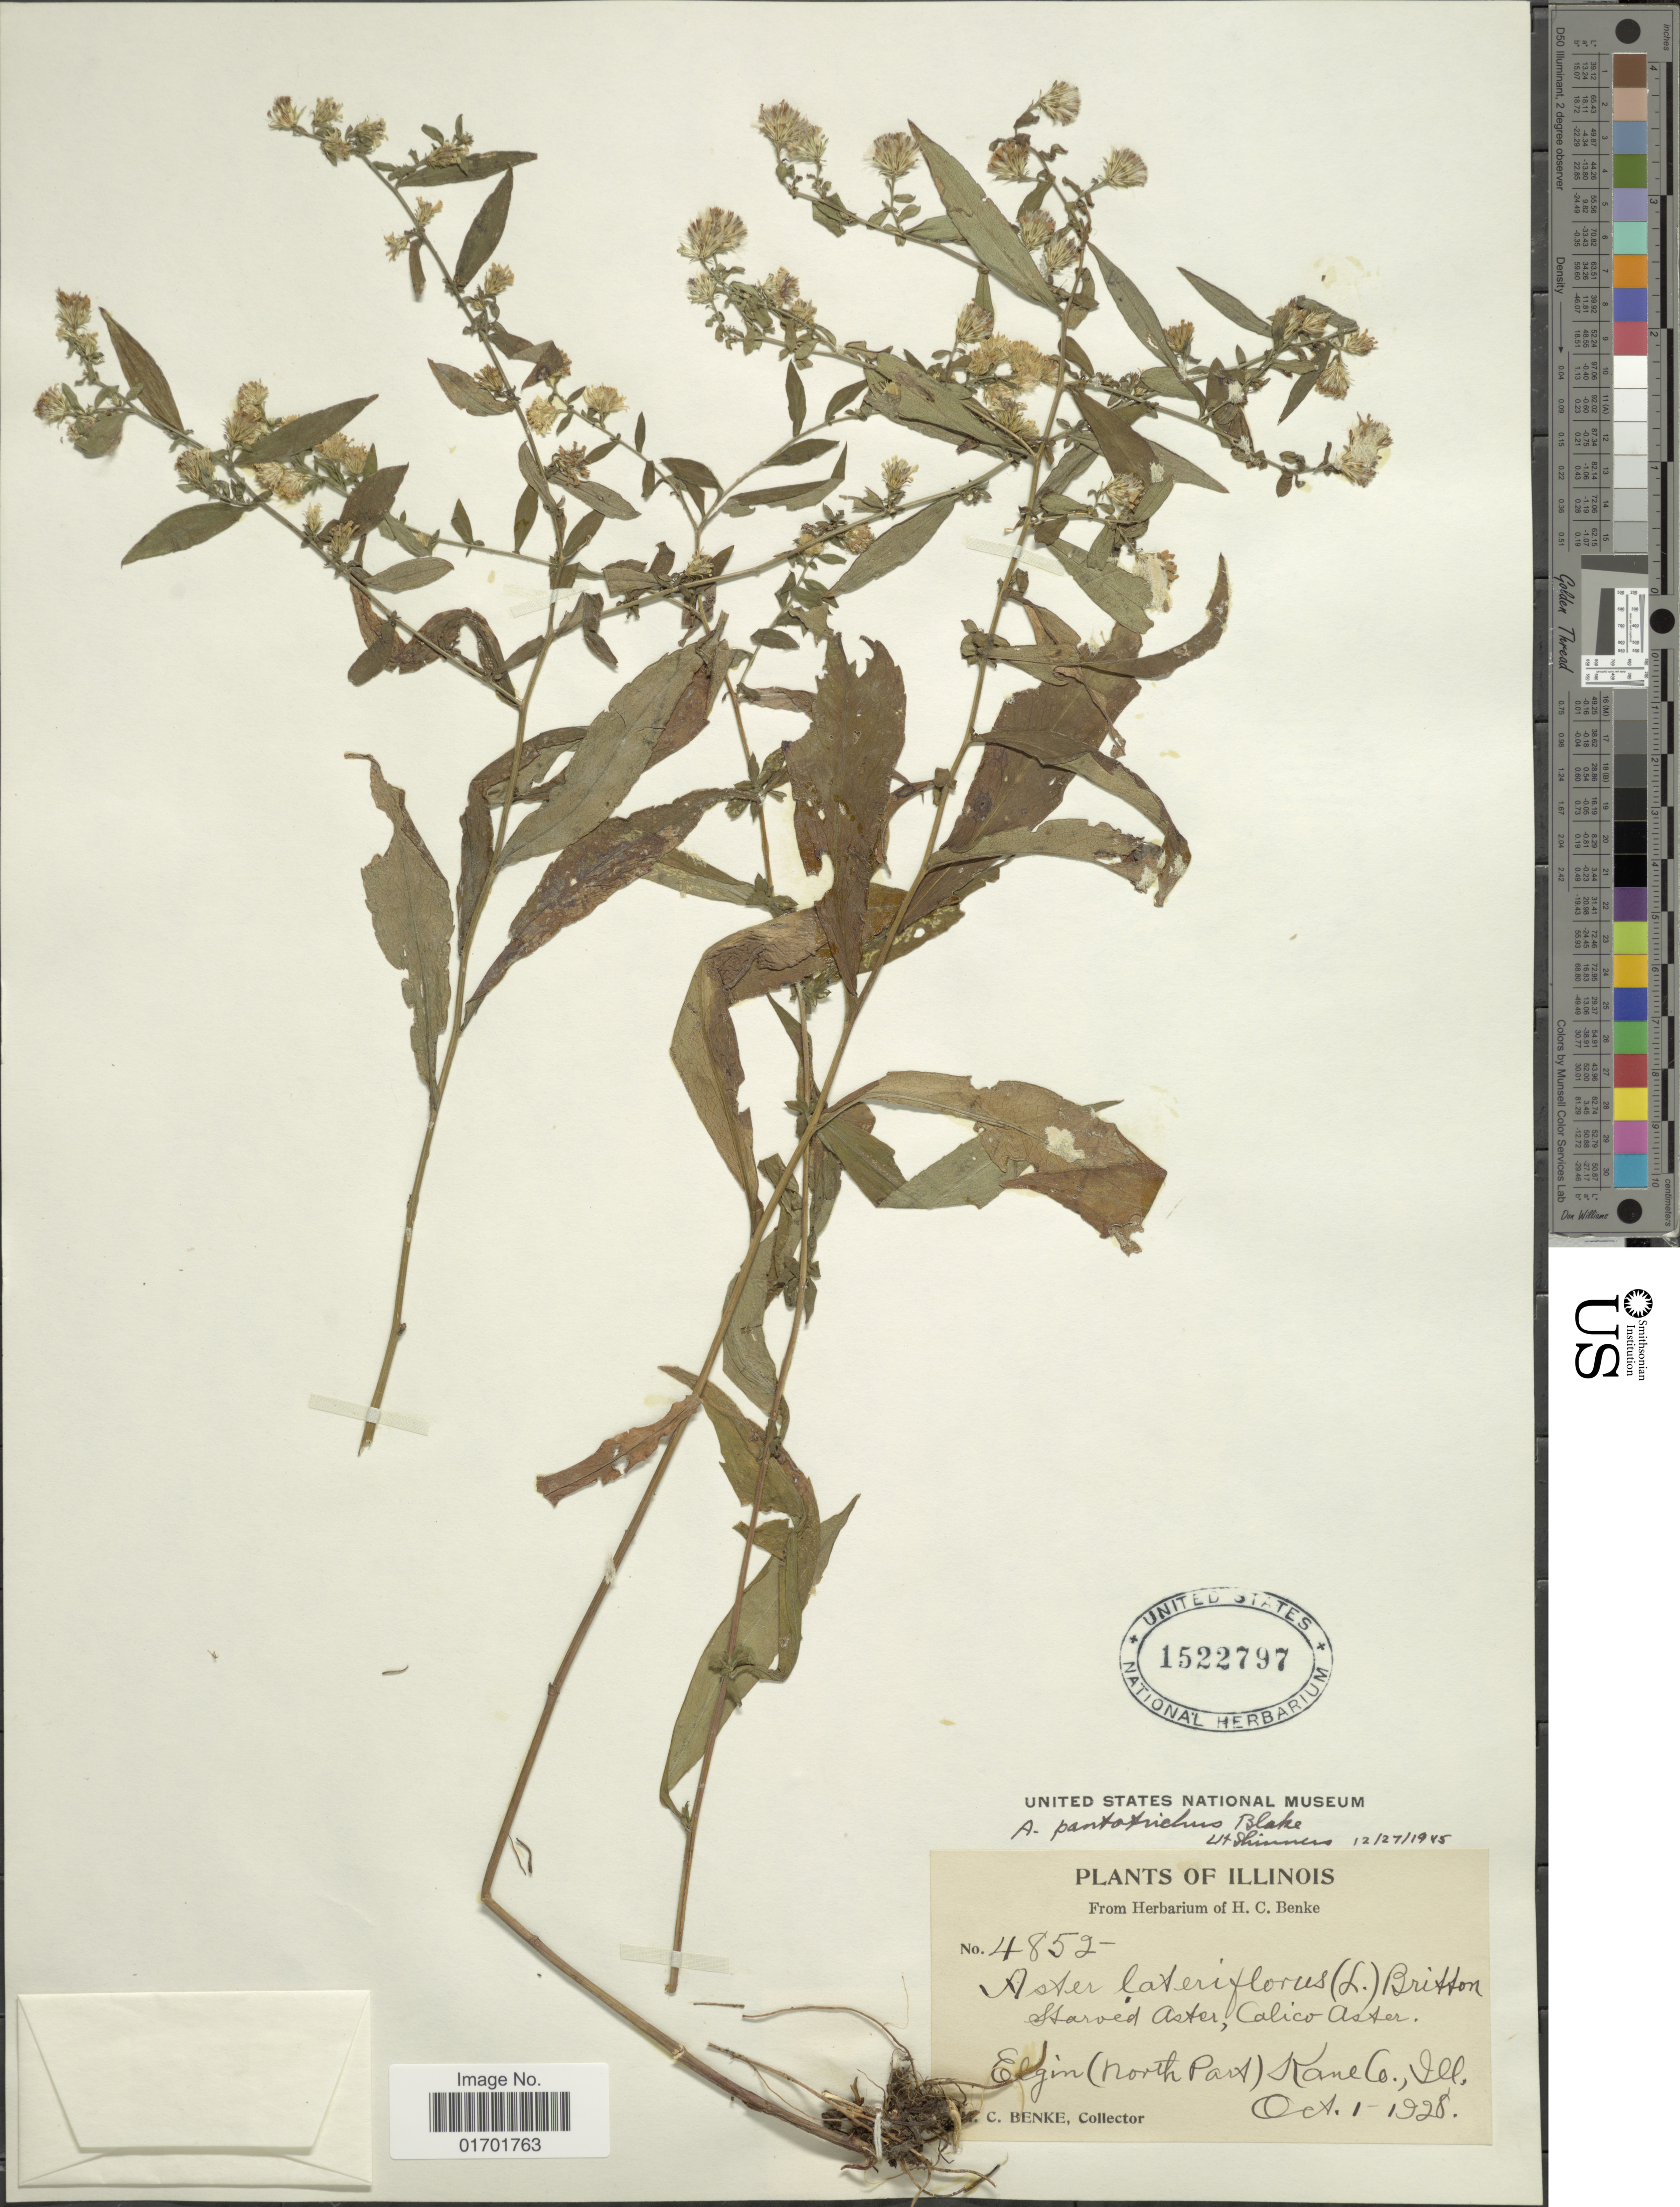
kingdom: Plantae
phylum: Tracheophyta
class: Magnoliopsida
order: Asterales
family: Asteraceae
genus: Symphyotrichum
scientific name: Symphyotrichum ontarionis var. ontarionis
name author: (Wiegand) G.L. Nesom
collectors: H. Benke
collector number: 4852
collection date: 1928-10-01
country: United States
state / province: Illinois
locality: Elgin (North Part), Kanelo.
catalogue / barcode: US 1522797